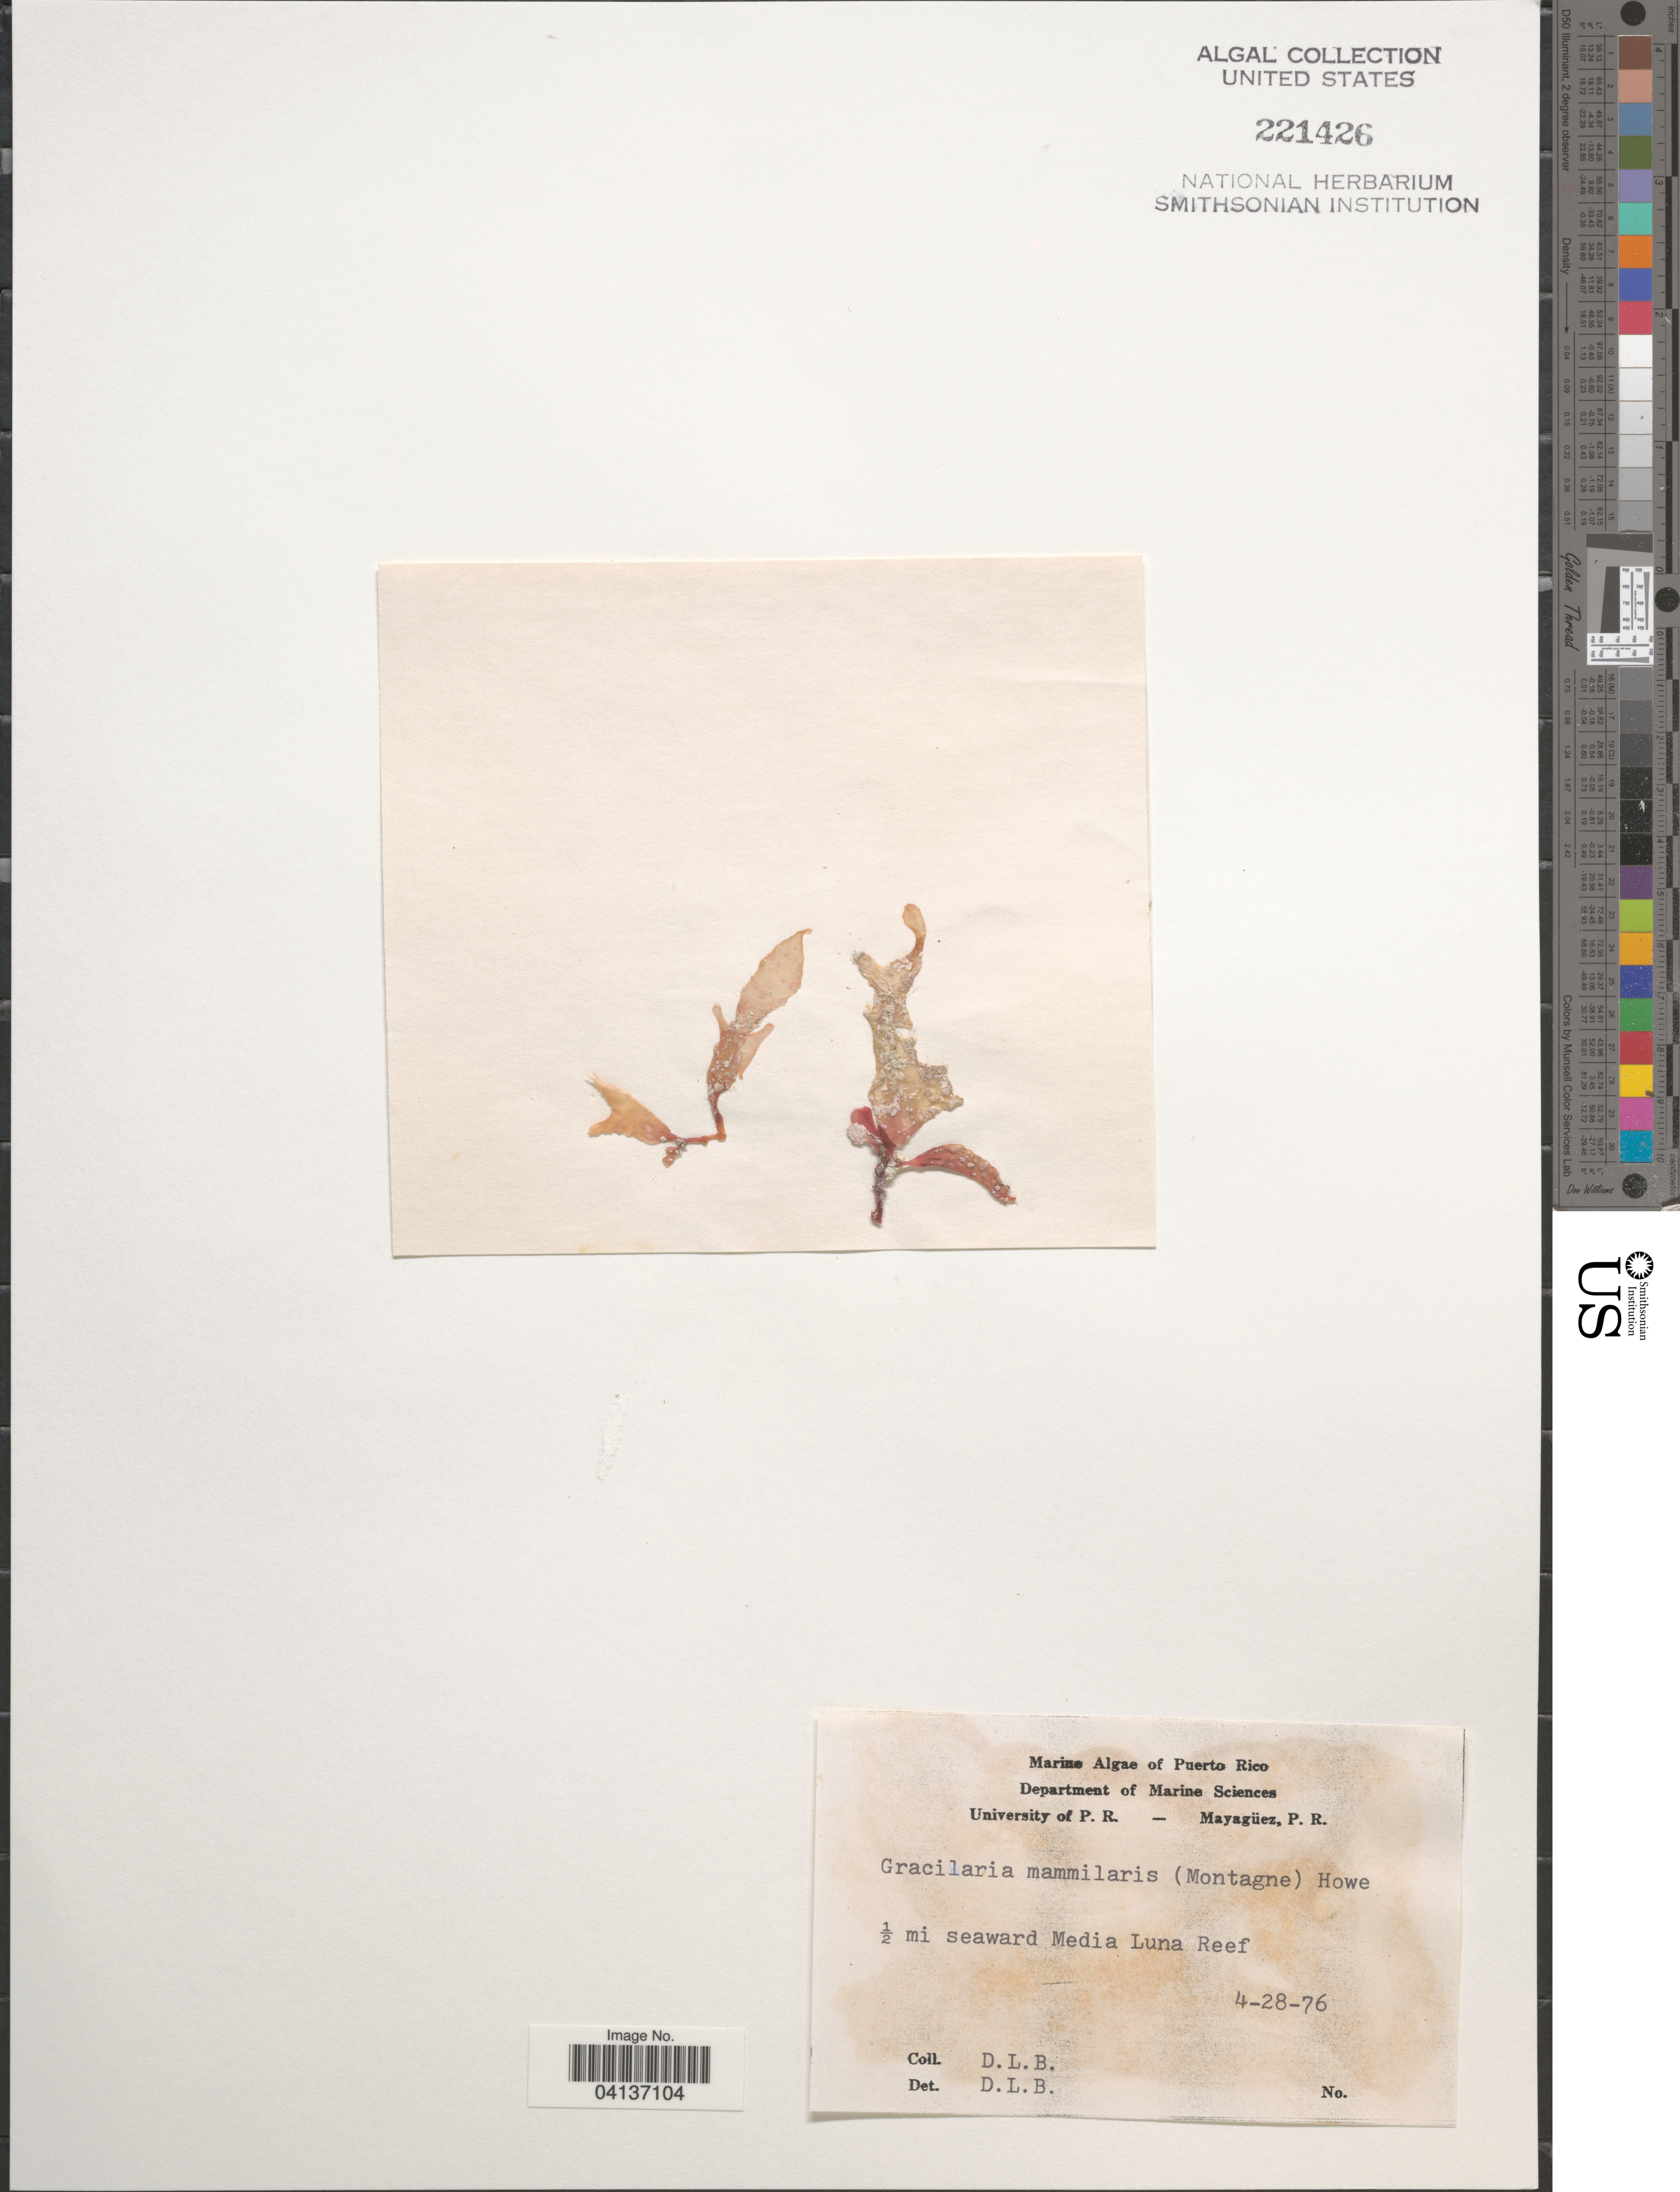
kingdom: Plantae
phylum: Rhodophyta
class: Florideophyceae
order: Gracilariales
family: Gracilariaceae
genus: Gracilaria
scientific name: Gracilaria mammillaris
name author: (Mont.) M. Howe in Britton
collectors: D. L. B.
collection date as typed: Transcribed d/m/y: 28/4/76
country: Puerto Rico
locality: ½ mi seaward Media Luna Reef.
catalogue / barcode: US 221426